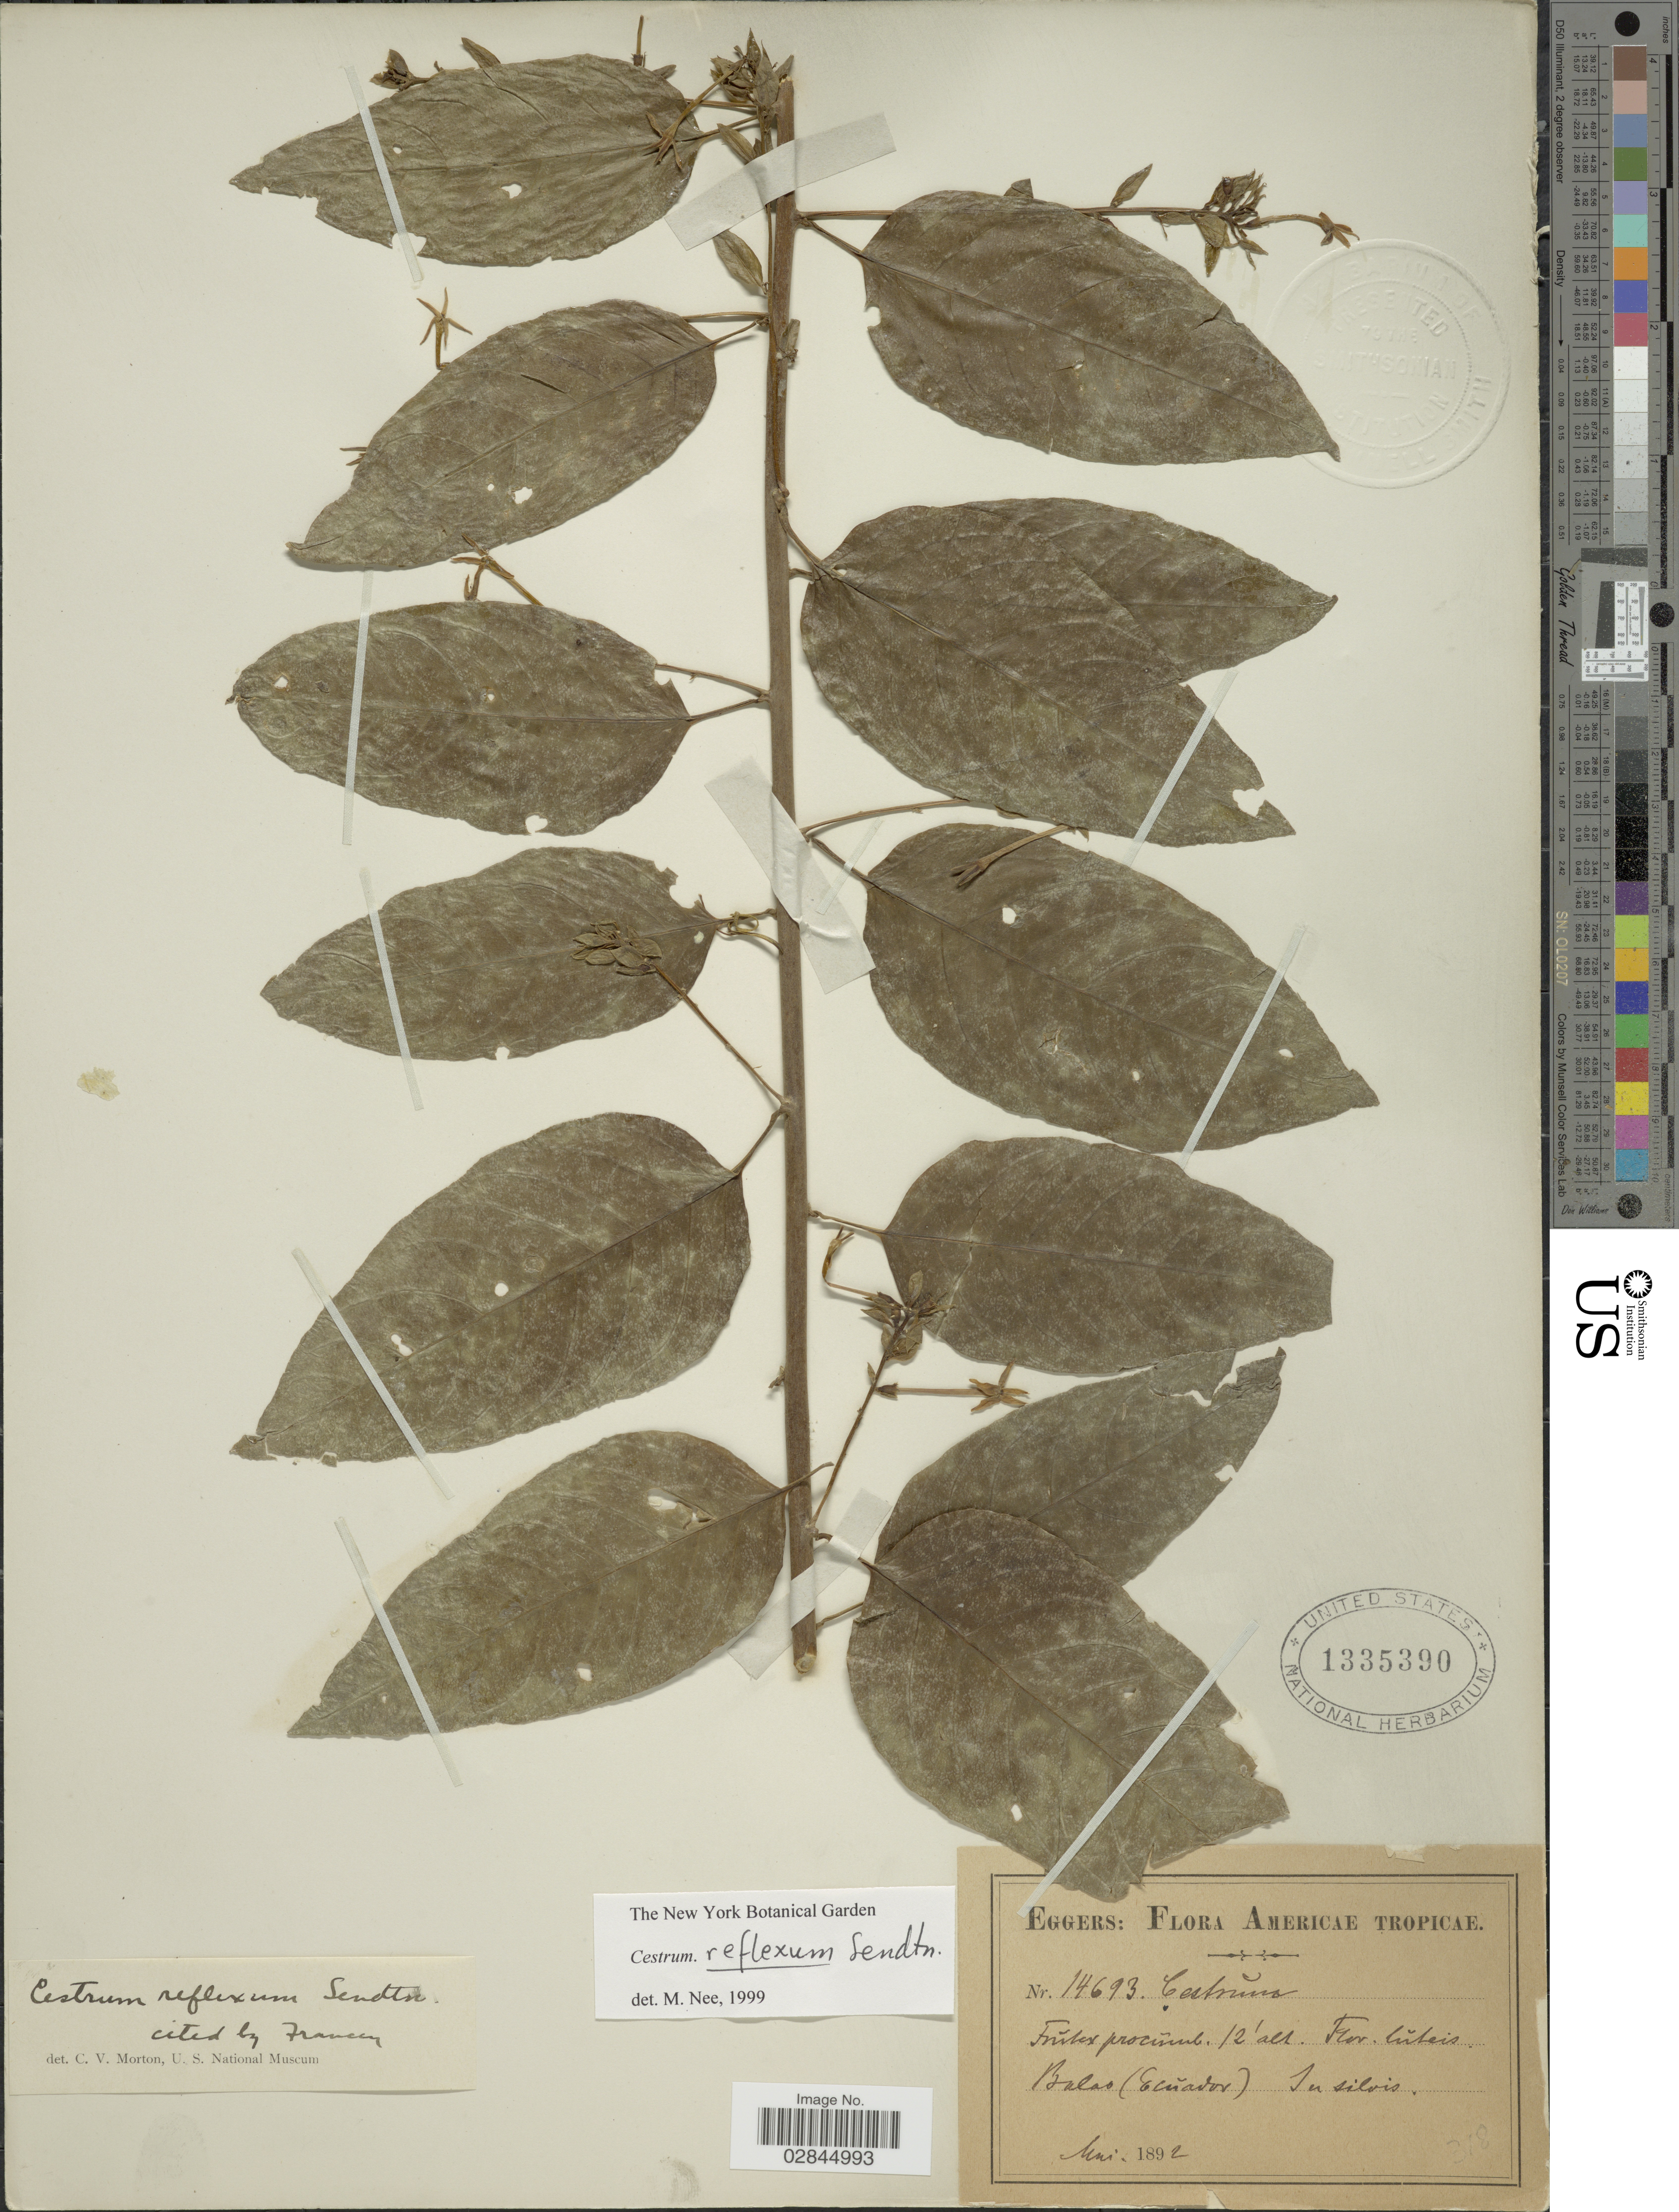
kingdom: Plantae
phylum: Tracheophyta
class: Magnoliopsida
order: Solanales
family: Solanaceae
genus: Cestrum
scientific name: Cestrum reflexum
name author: Sendtn.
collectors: -. Eggers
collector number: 14693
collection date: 1892-05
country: Ecuador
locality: Americae Tropicae. Balao. In silvis.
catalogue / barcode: US 1335390